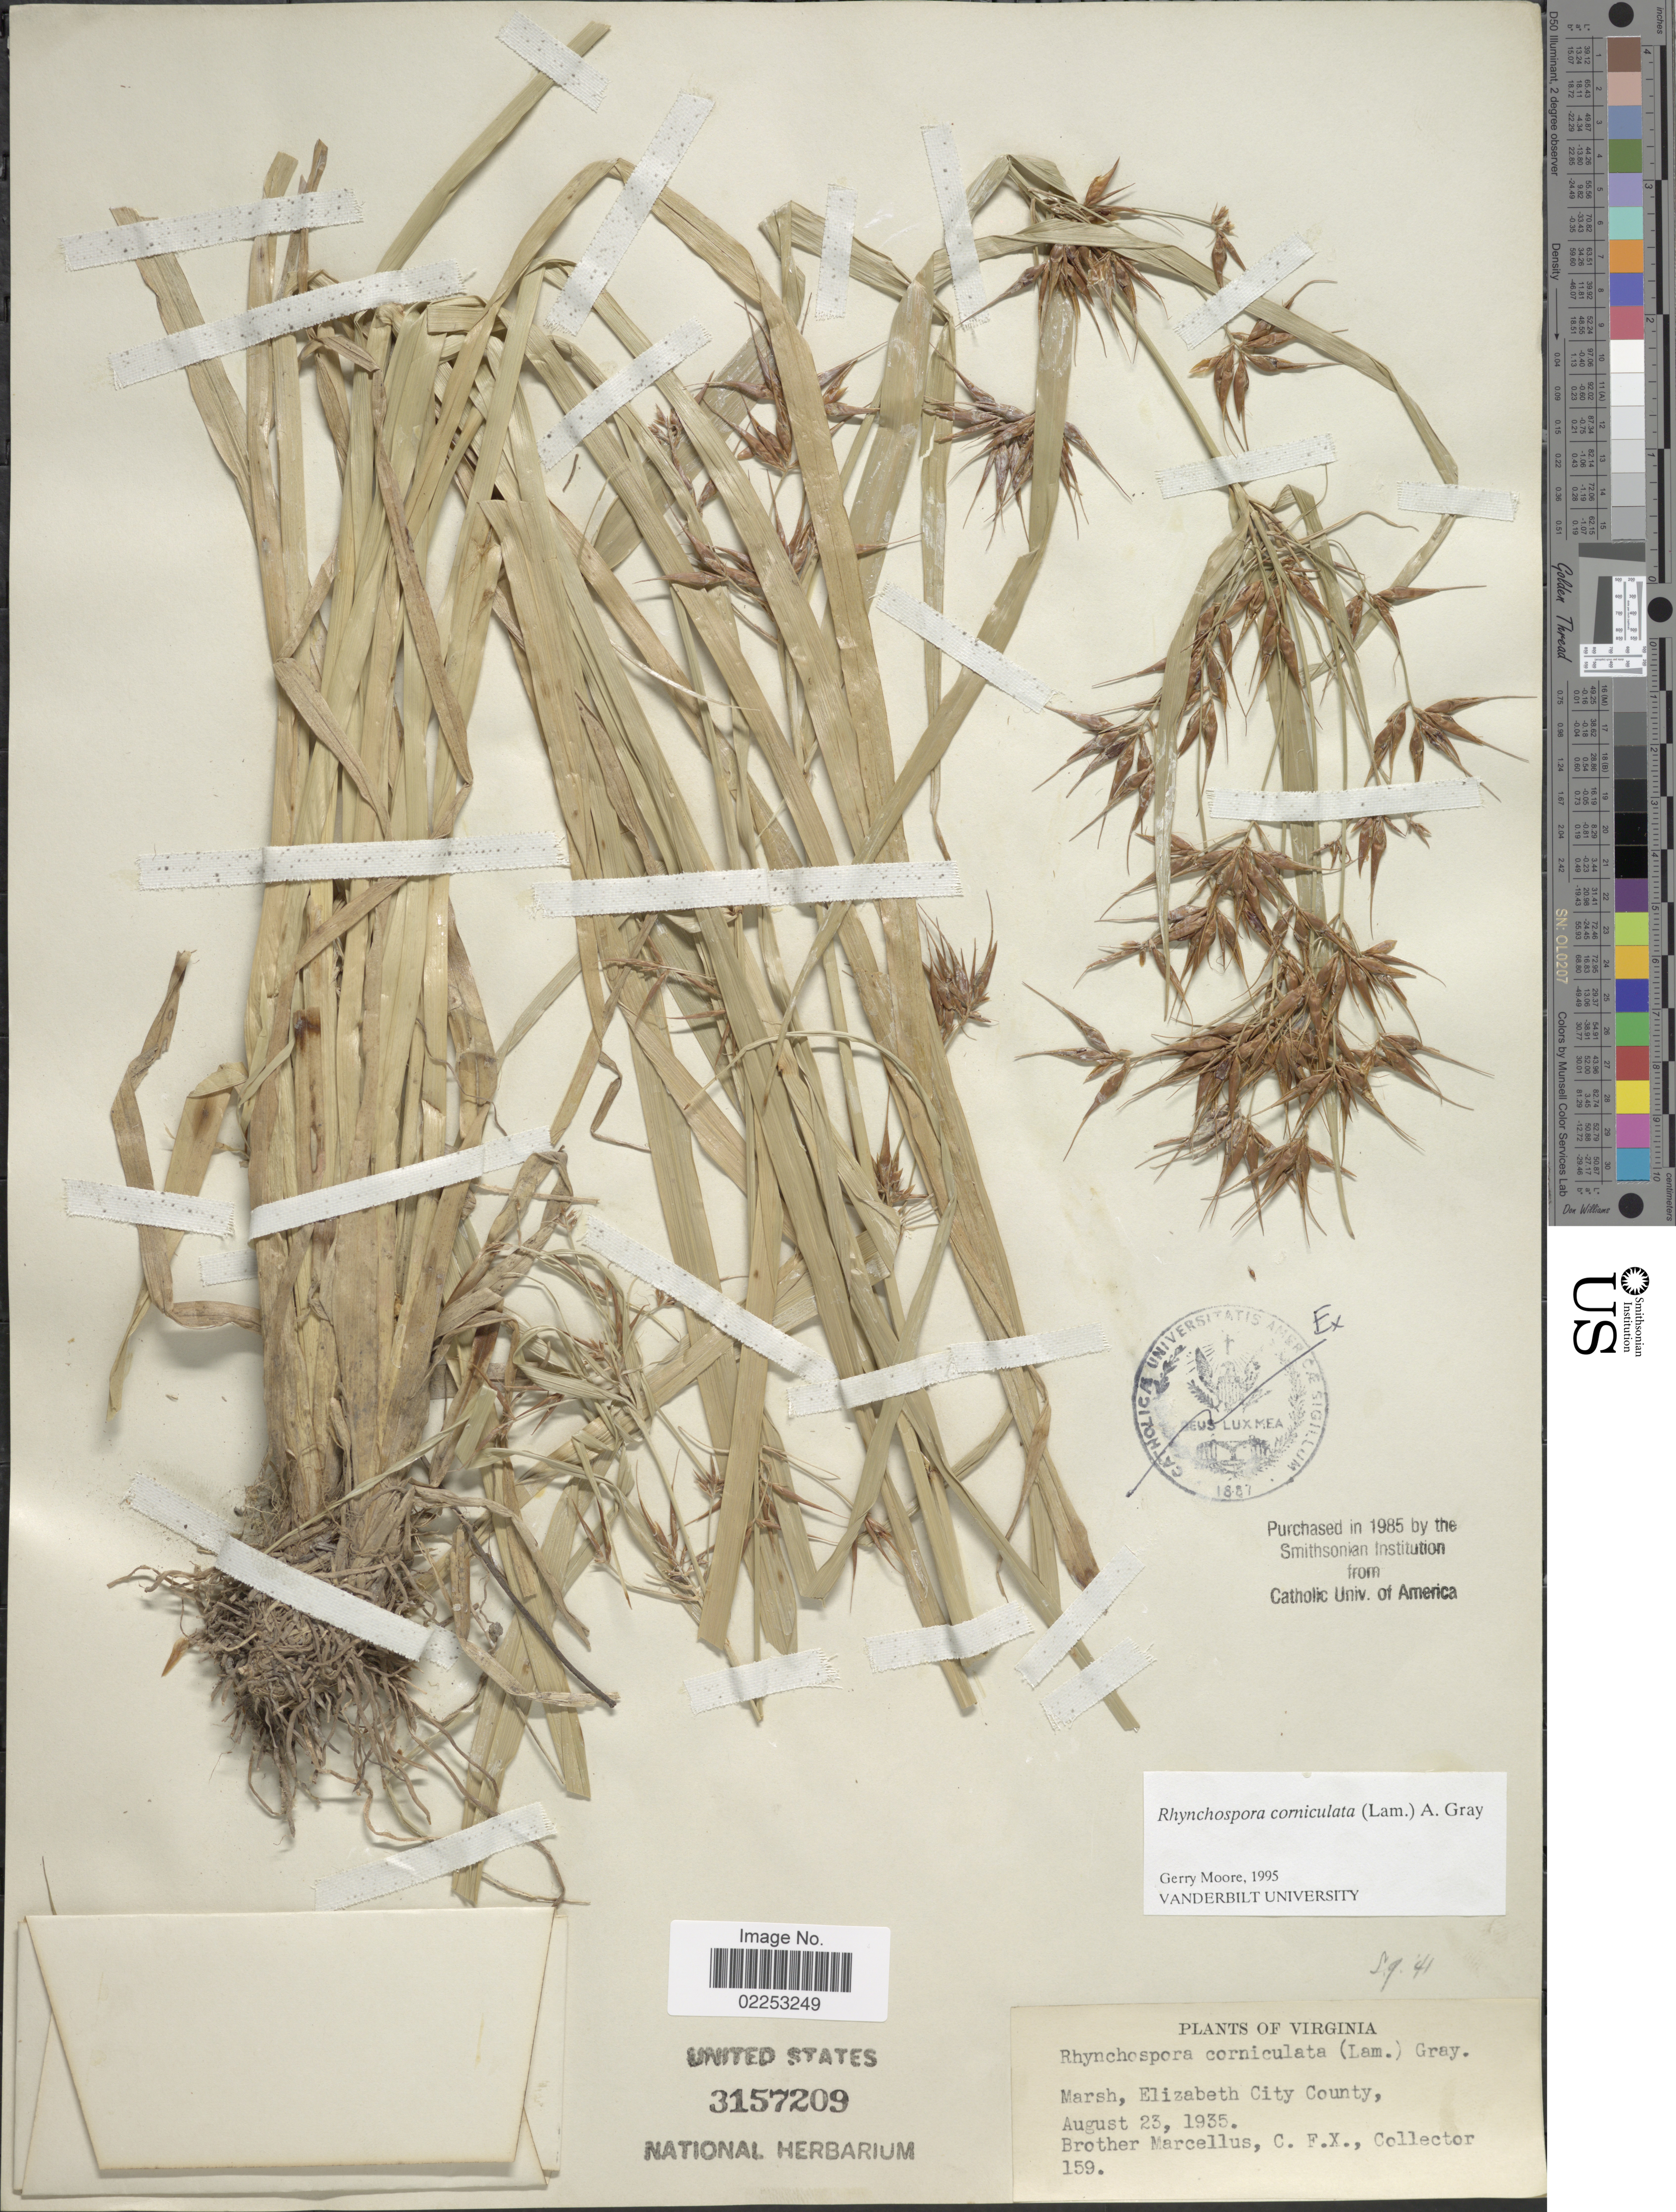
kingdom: Plantae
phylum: Tracheophyta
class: Liliopsida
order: Poales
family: Cyperaceae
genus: Rhynchospora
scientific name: Rhynchospora corniculata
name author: (Lam.) A. Gray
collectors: Marcellus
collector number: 159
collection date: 1935-08-23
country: United States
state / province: Virginia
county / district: City of Hampton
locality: Marsh, Elizabeth City County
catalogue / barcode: US 3157209